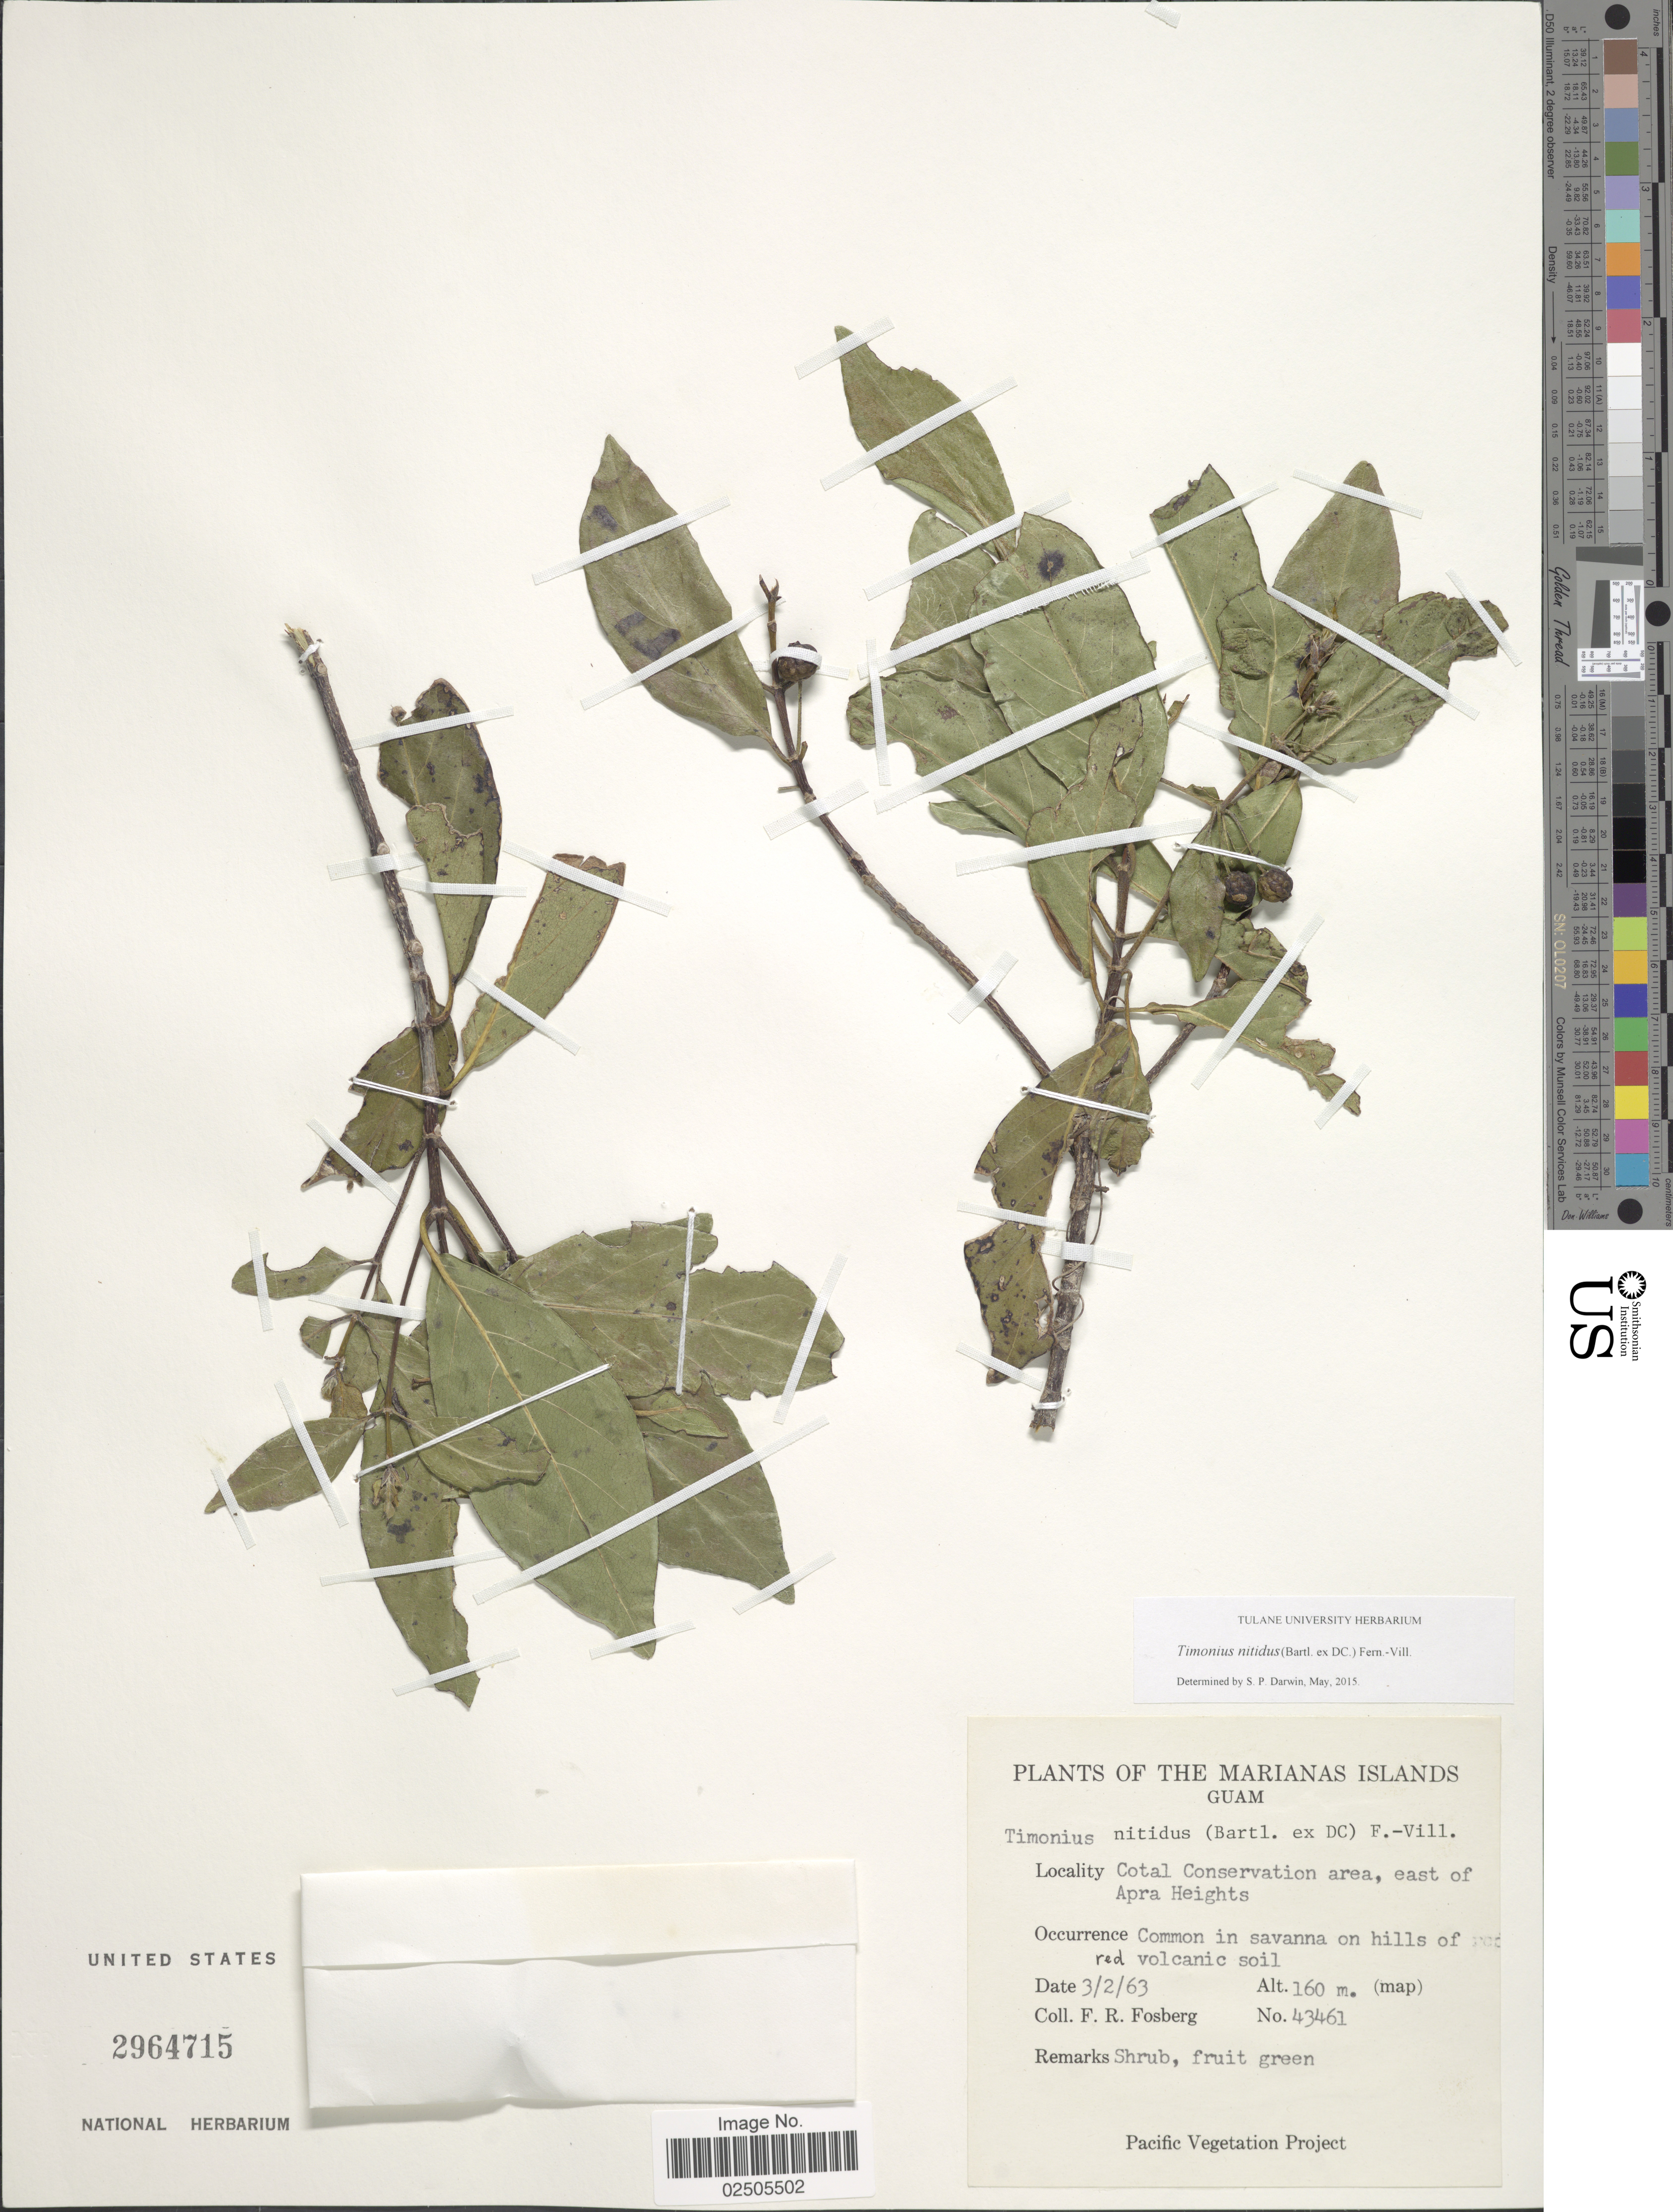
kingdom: Plantae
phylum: Tracheophyta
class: Magnoliopsida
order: Gentianales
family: Rubiaceae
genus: Timonius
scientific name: Timonius nitidus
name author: (Bartl. ex DC.) Fern.-Vill.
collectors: F. R. Fosberg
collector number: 43461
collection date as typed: Transcribed d/m/y: 3/2/63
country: Guam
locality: The Mariana Islands, Cotal Conservation area, east of Apra Heights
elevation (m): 160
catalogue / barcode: US 2964715